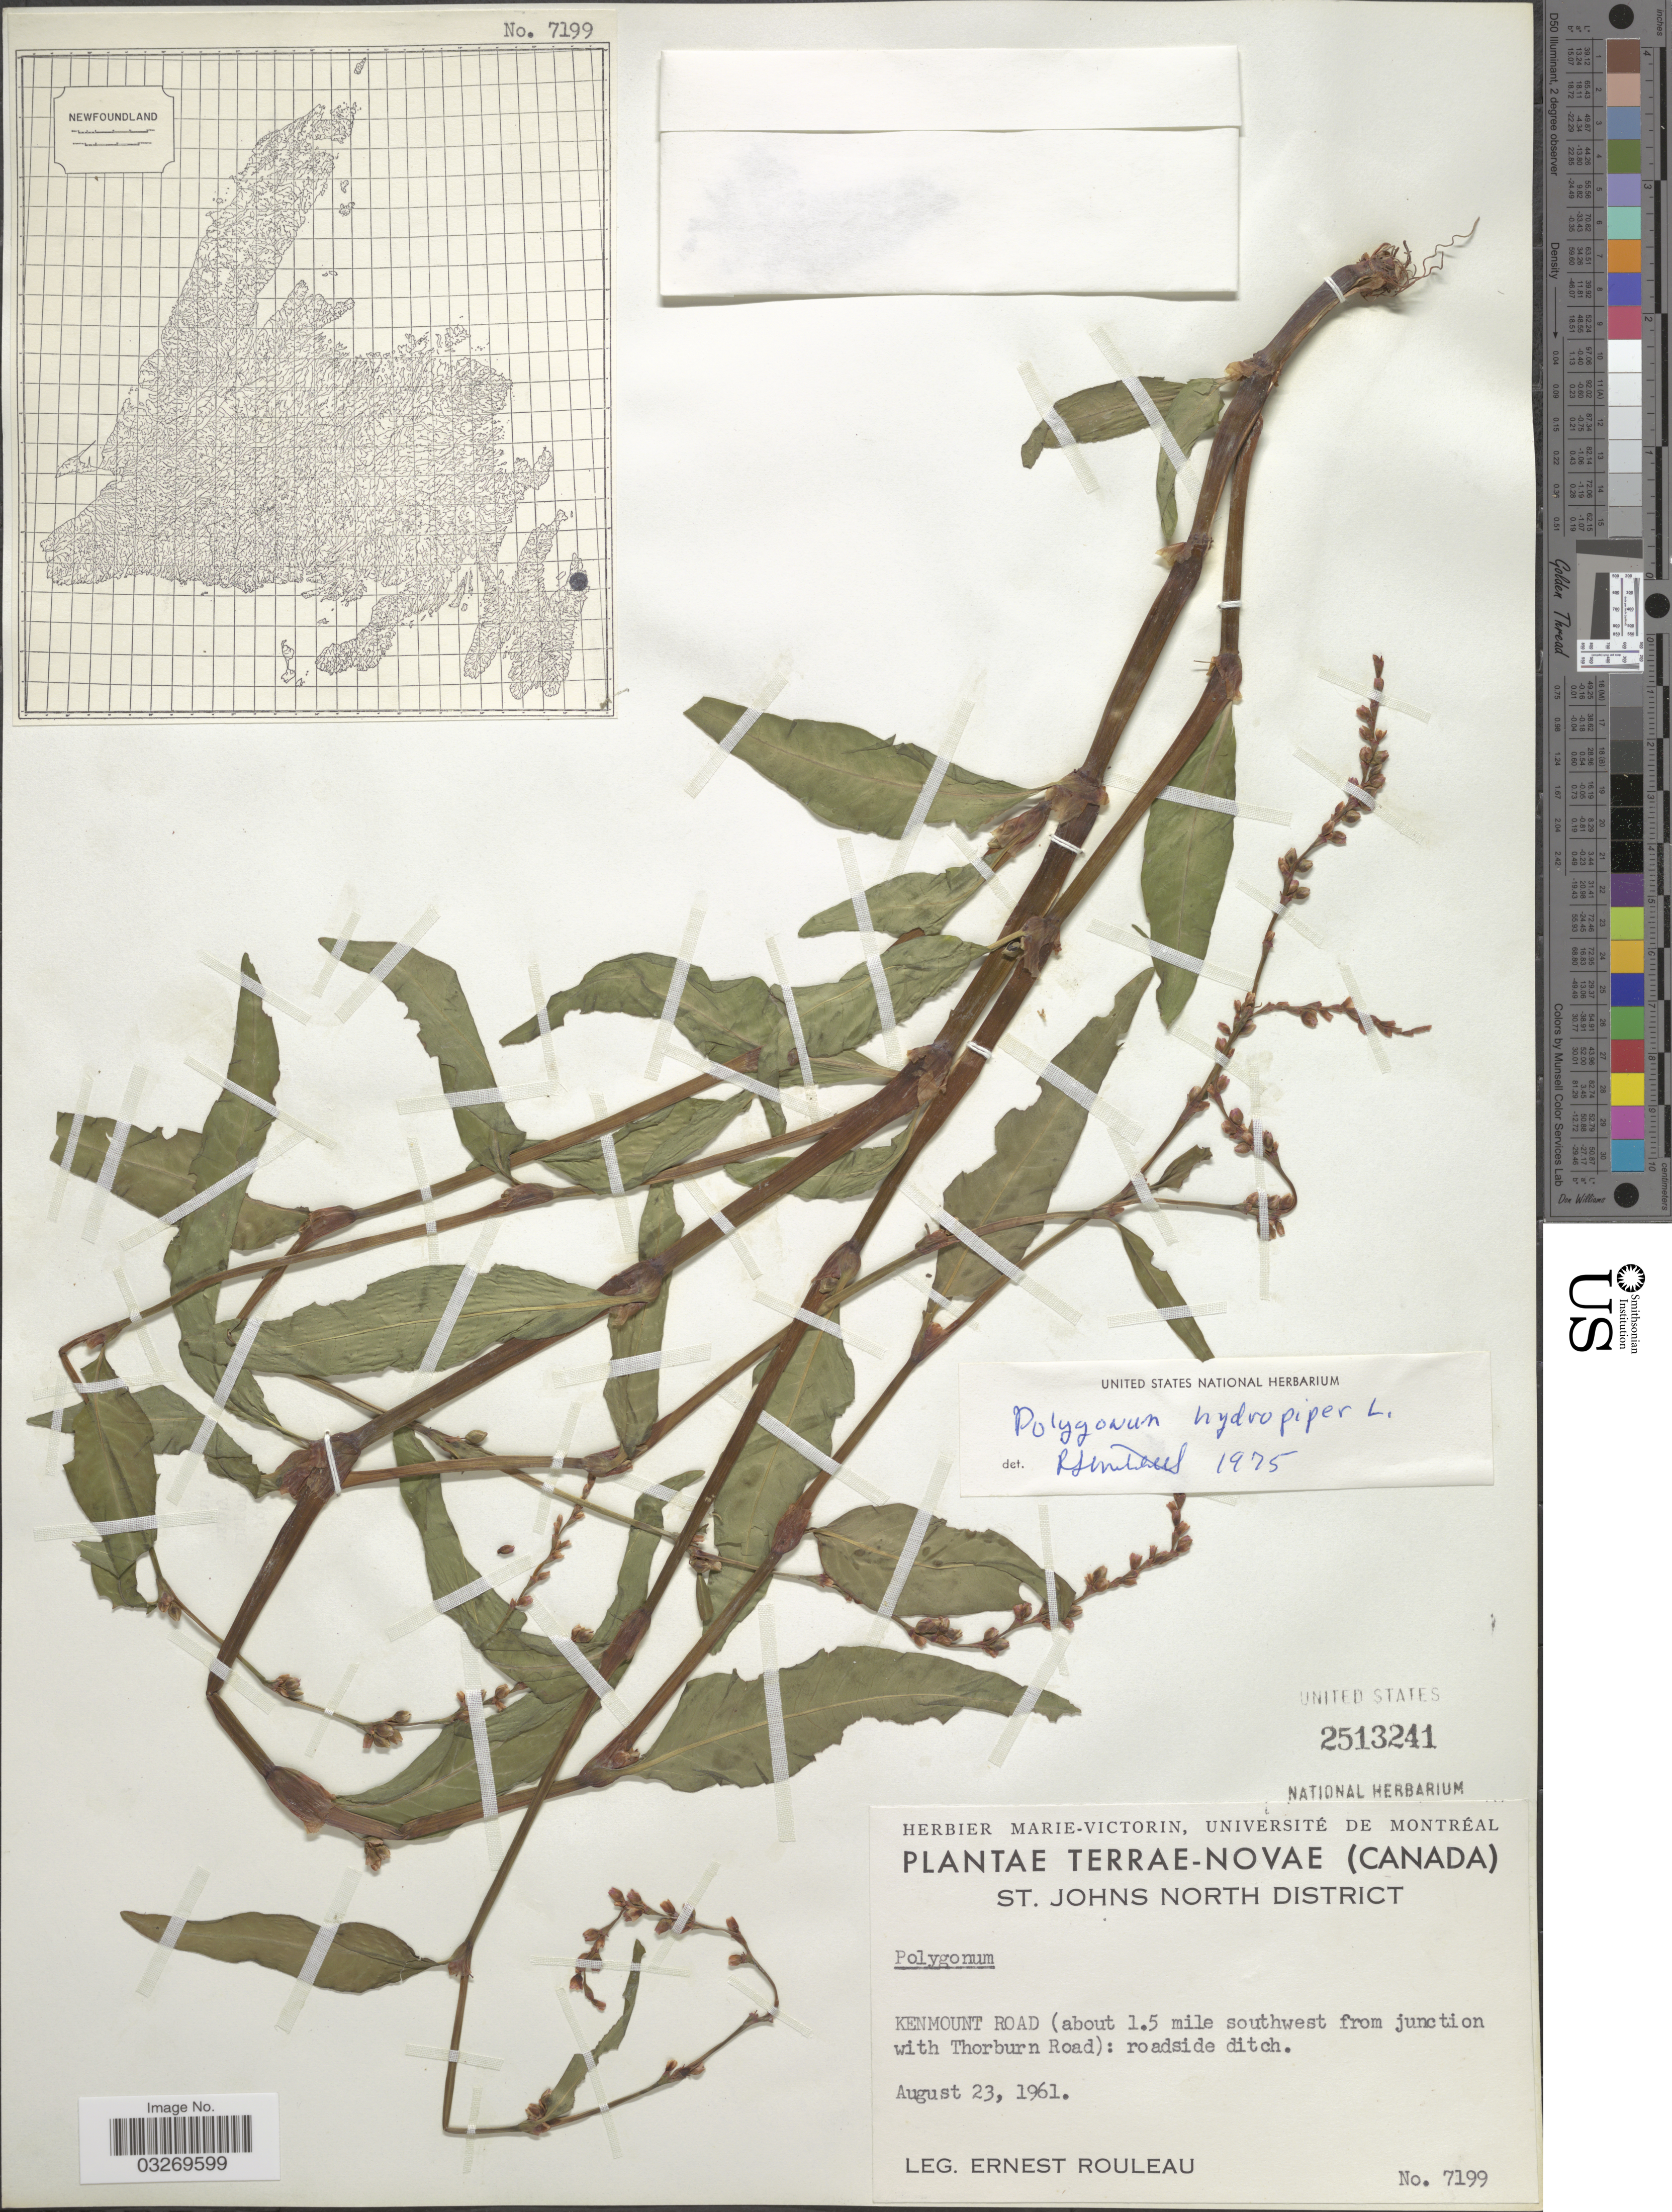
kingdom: Plantae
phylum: Tracheophyta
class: Magnoliopsida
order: Caryophyllales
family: Polygonaceae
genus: Persicaria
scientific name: Persicaria hydropiper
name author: (L.) Delarbre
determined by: Atha, D. E.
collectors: J. Rouleau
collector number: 7199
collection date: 1961-08-23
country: Canada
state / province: Newfoundland and Labrador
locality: Terrae-Novae, St. Johns North District, Kenmount Road (about 1.5 mile southwest from junction with Thornburn Road): roadside ditch.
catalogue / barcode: US 2513241